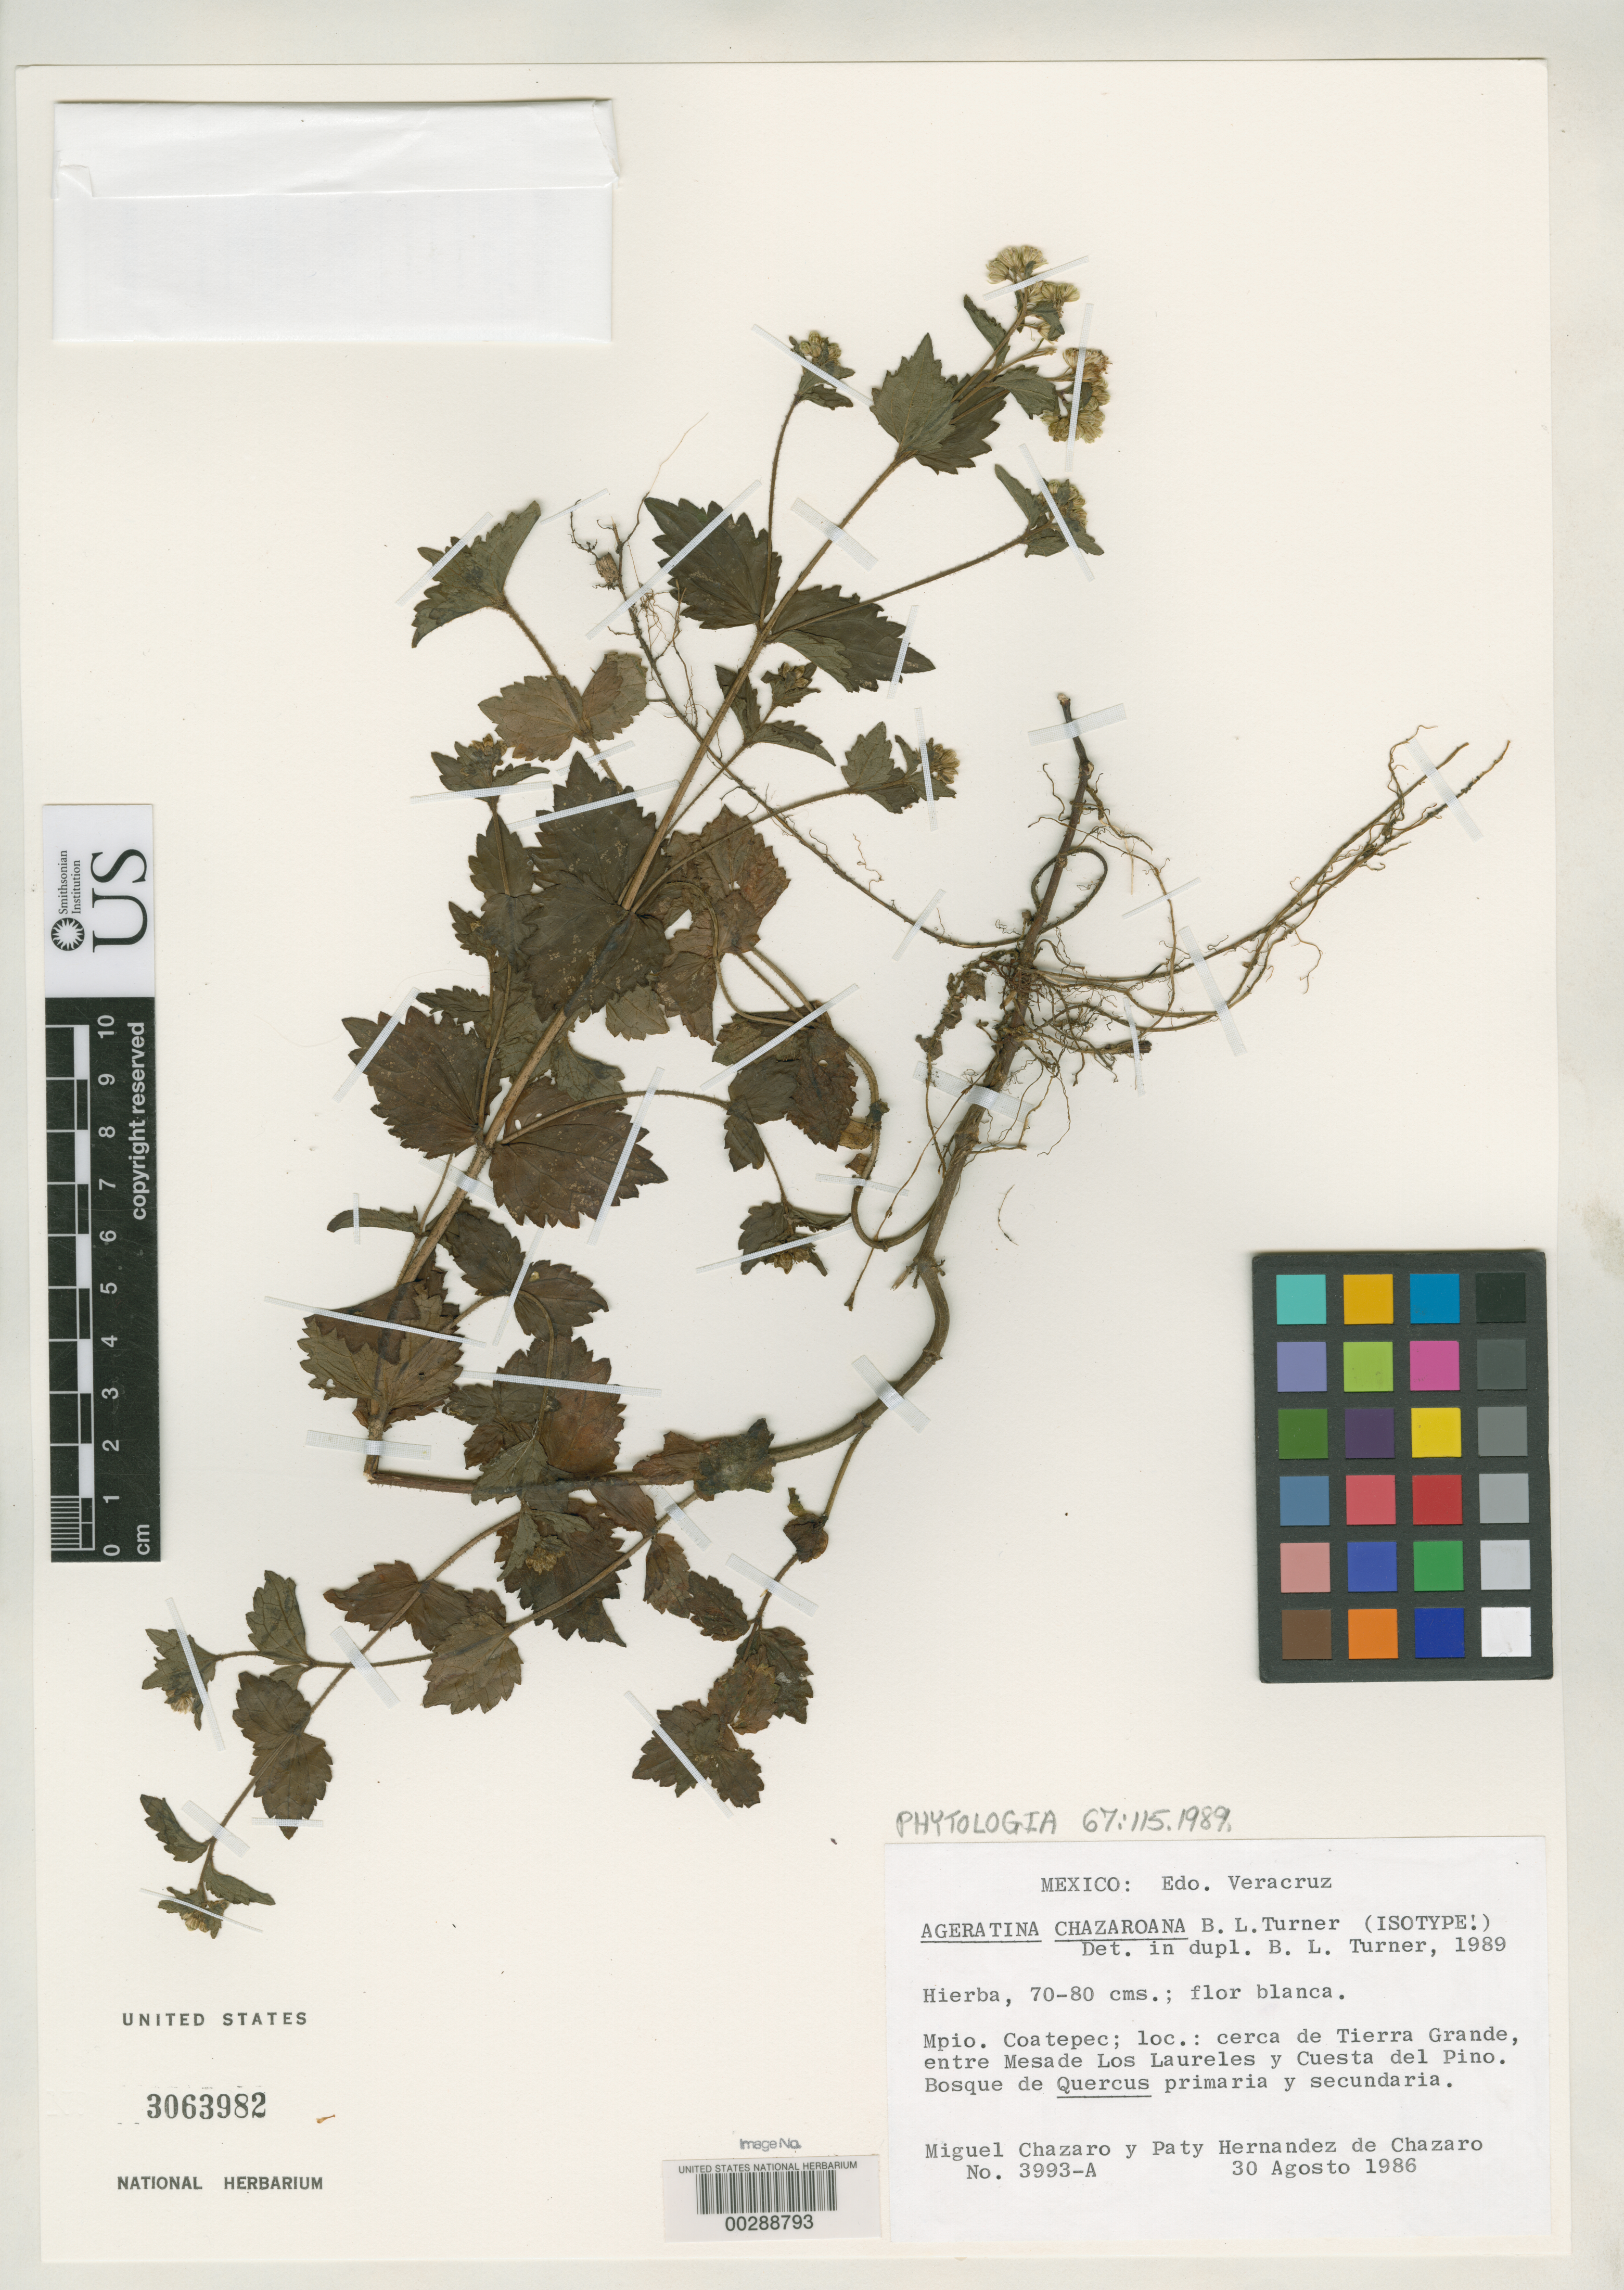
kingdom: Plantae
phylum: Tracheophyta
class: Magnoliopsida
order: Asterales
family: Asteraceae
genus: Ageratina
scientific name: Ageratina chazaroana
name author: B.L. Turner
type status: Isotype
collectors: M. de J. Cházaro Basáñoez & P. H. de Chazaro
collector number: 3993-a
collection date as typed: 30 Aug 1986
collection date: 1986-08-30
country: Mexico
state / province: Veracruz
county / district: Coatepec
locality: Near Tierra Grande, between Mesa de Los Laureles & Cuesto del Pino.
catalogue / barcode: US 3063982